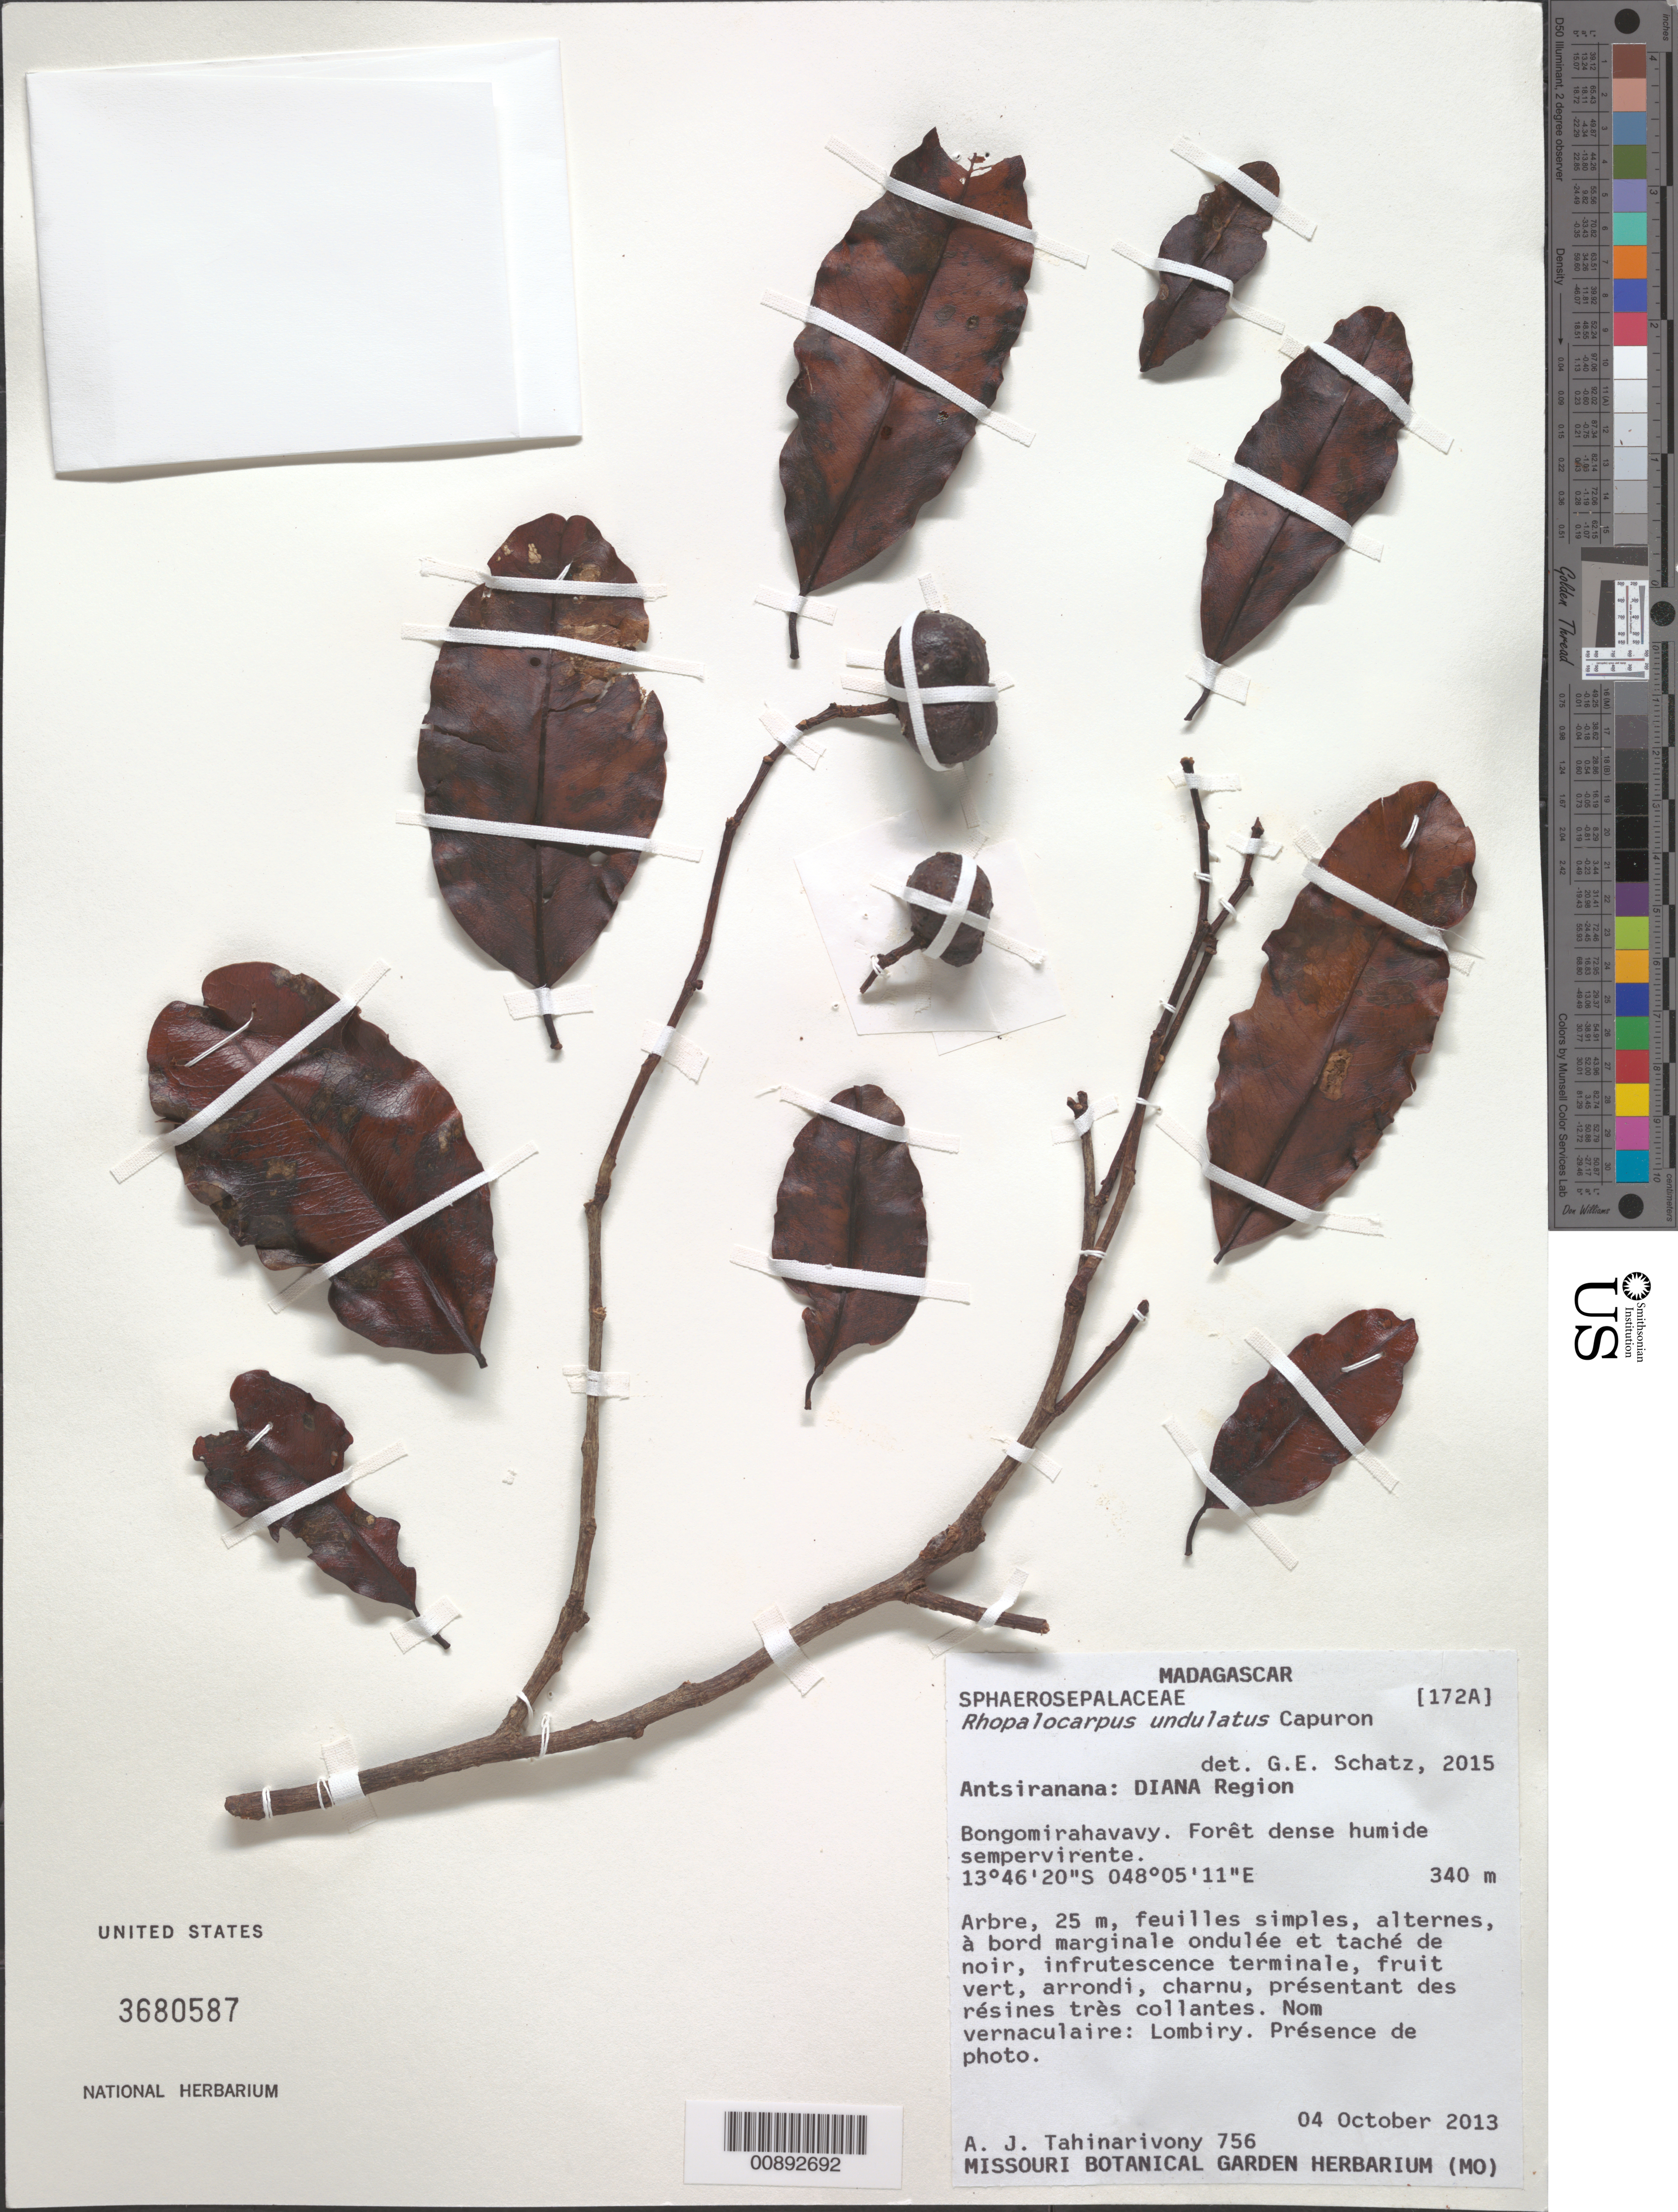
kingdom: Plantae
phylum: Tracheophyta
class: Magnoliopsida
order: Malvales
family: Sphaerosepalaceae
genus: Rhopalocarpus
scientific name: Rhopalocarpus undulatus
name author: Capuron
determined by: Schatz, George E.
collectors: A. Tahinarivony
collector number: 756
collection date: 2013-10-04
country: Madagascar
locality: Diana Region. Bongomirahavavy.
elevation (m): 340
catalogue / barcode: US 3680587